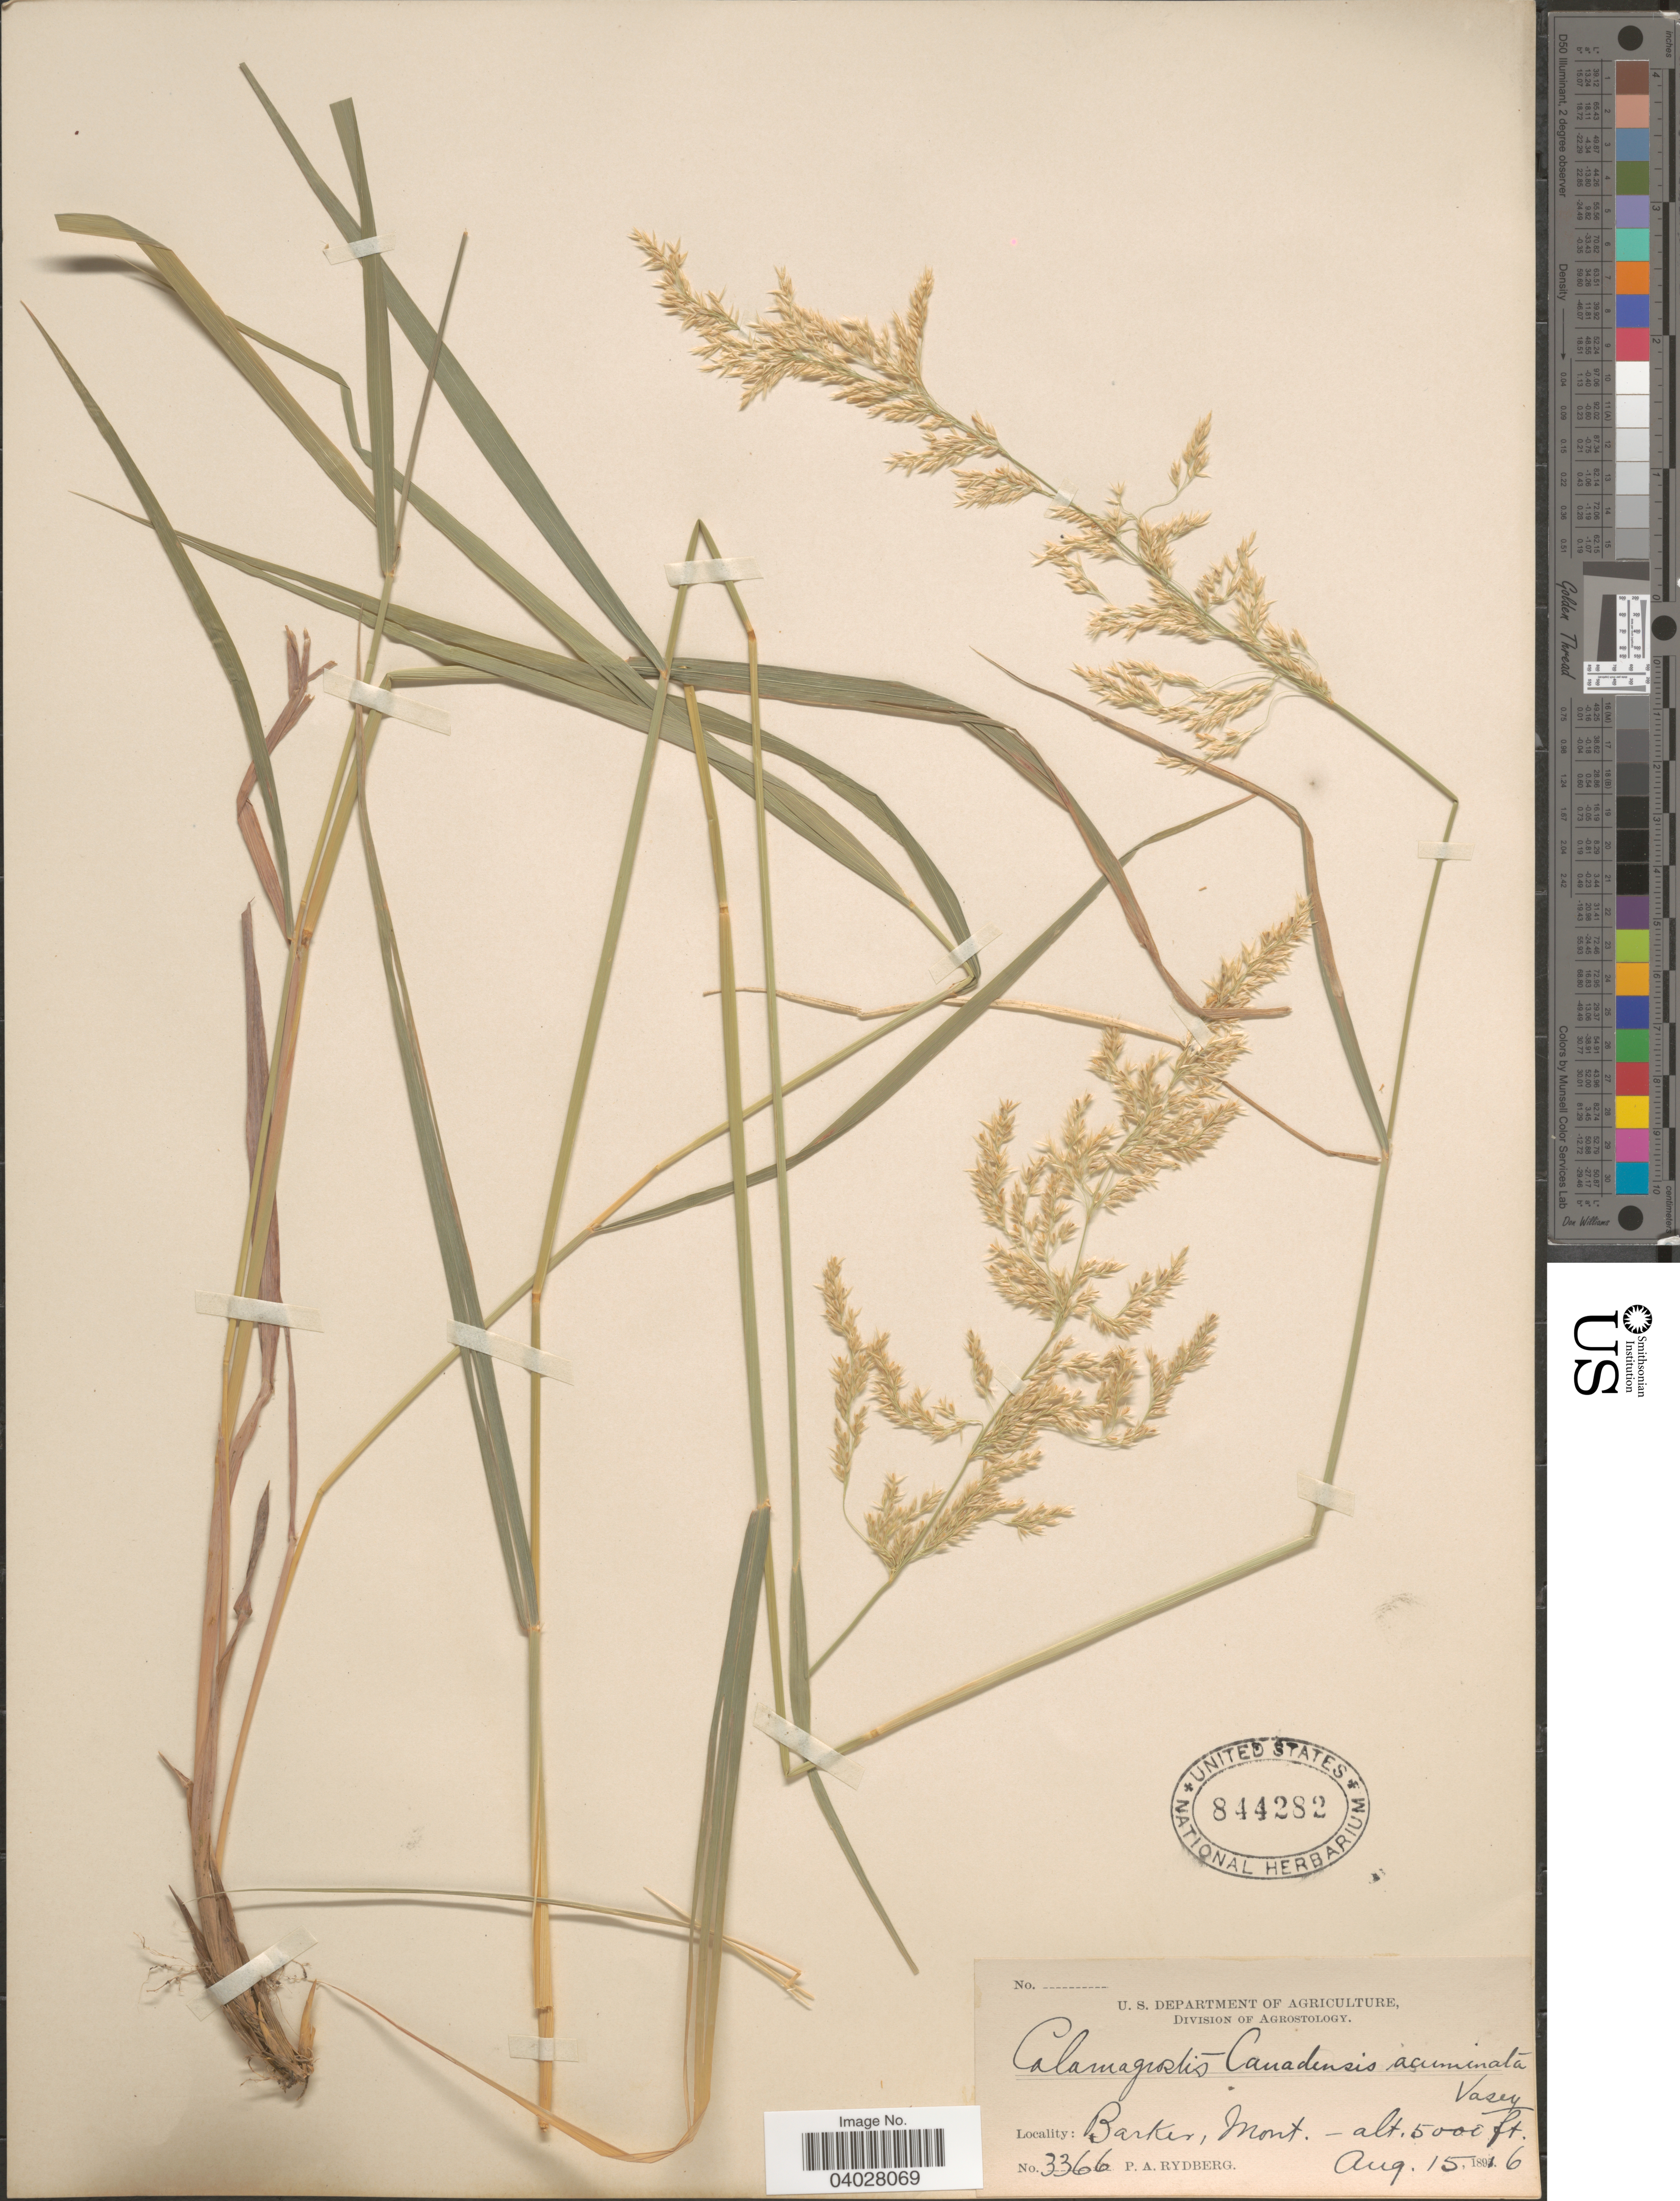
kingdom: Plantae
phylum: Tracheophyta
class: Liliopsida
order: Poales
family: Poaceae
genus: Calamagrostis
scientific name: Calamagrostis canadensis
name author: (Michx.) P. Beauv.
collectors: P. A. Rydberg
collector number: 3366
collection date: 1896-08-15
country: United States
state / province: Montana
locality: Barker.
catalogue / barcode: US 844282